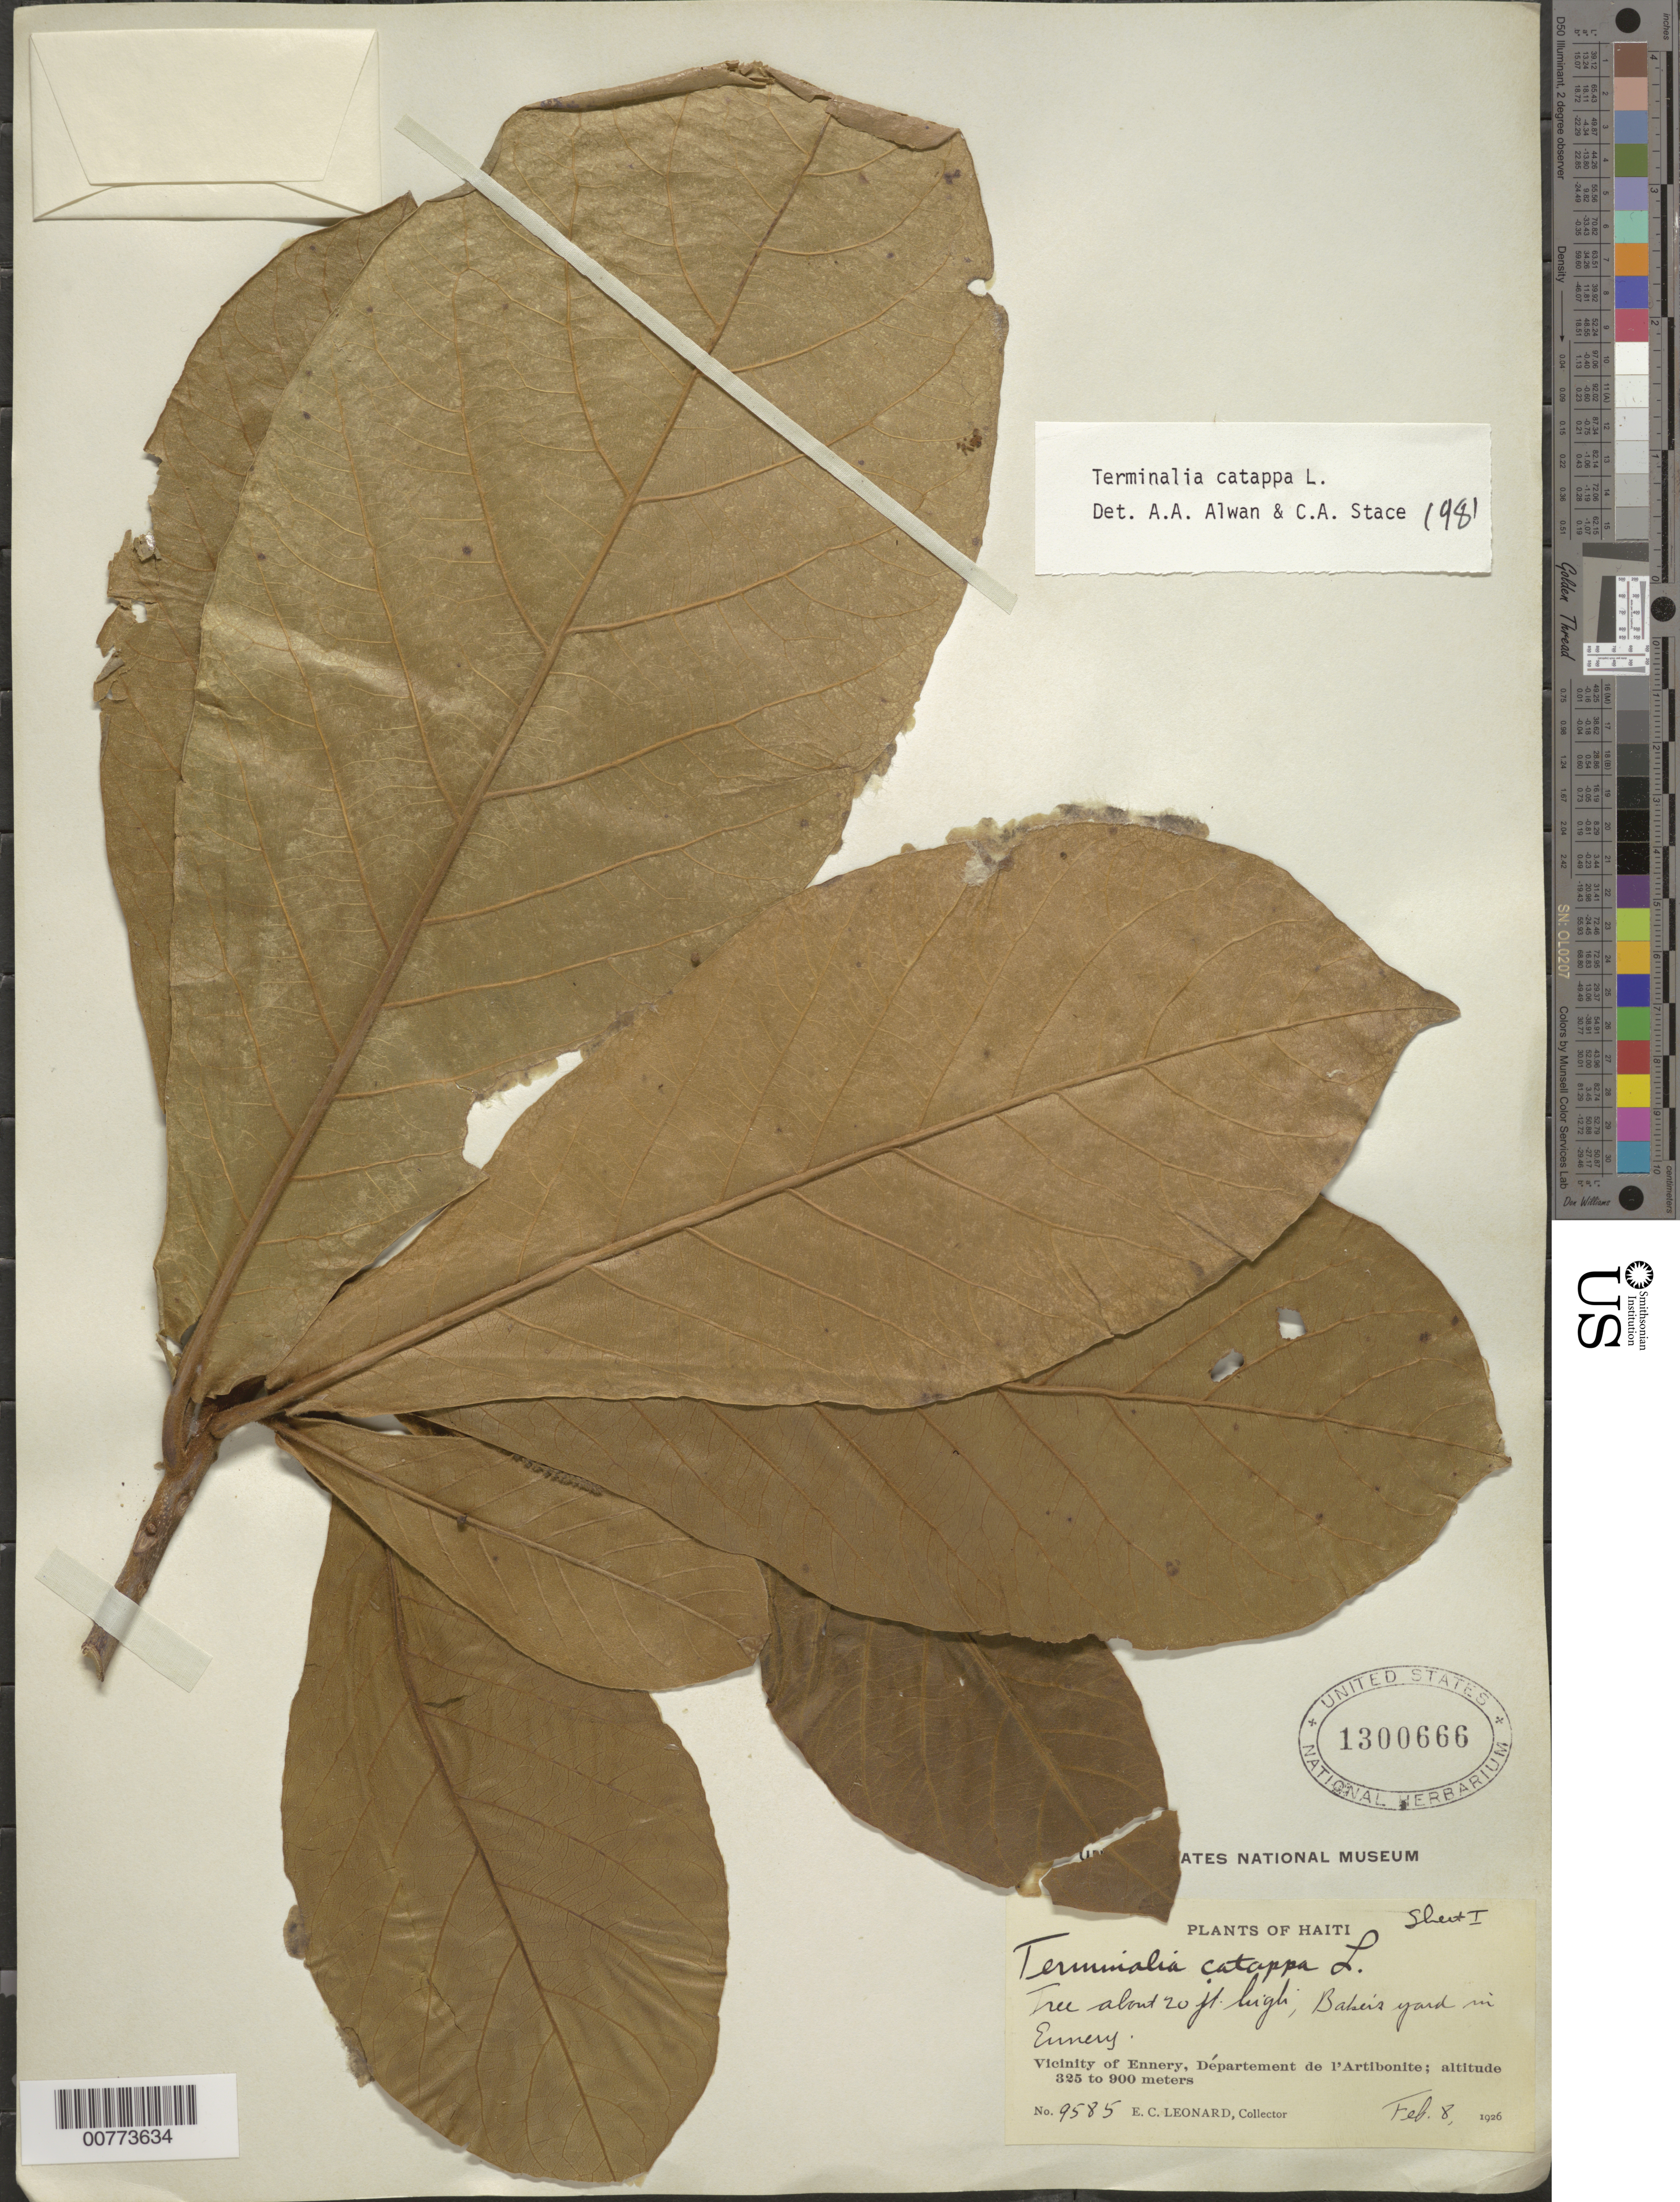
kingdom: Plantae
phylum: Tracheophyta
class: Magnoliopsida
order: Myrtales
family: Combretaceae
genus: Terminalia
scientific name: Terminalia catappa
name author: L.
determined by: Alwan, A. R.; Stace, C. A.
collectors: E. C. Leonard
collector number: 9585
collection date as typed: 08 Feb 1926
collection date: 1926-02-08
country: Haiti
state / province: Artibonite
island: Hispaniola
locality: Vicinity of Ennery, Baker's yard in Ennery.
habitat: Yard.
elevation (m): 325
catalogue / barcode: US 1300666